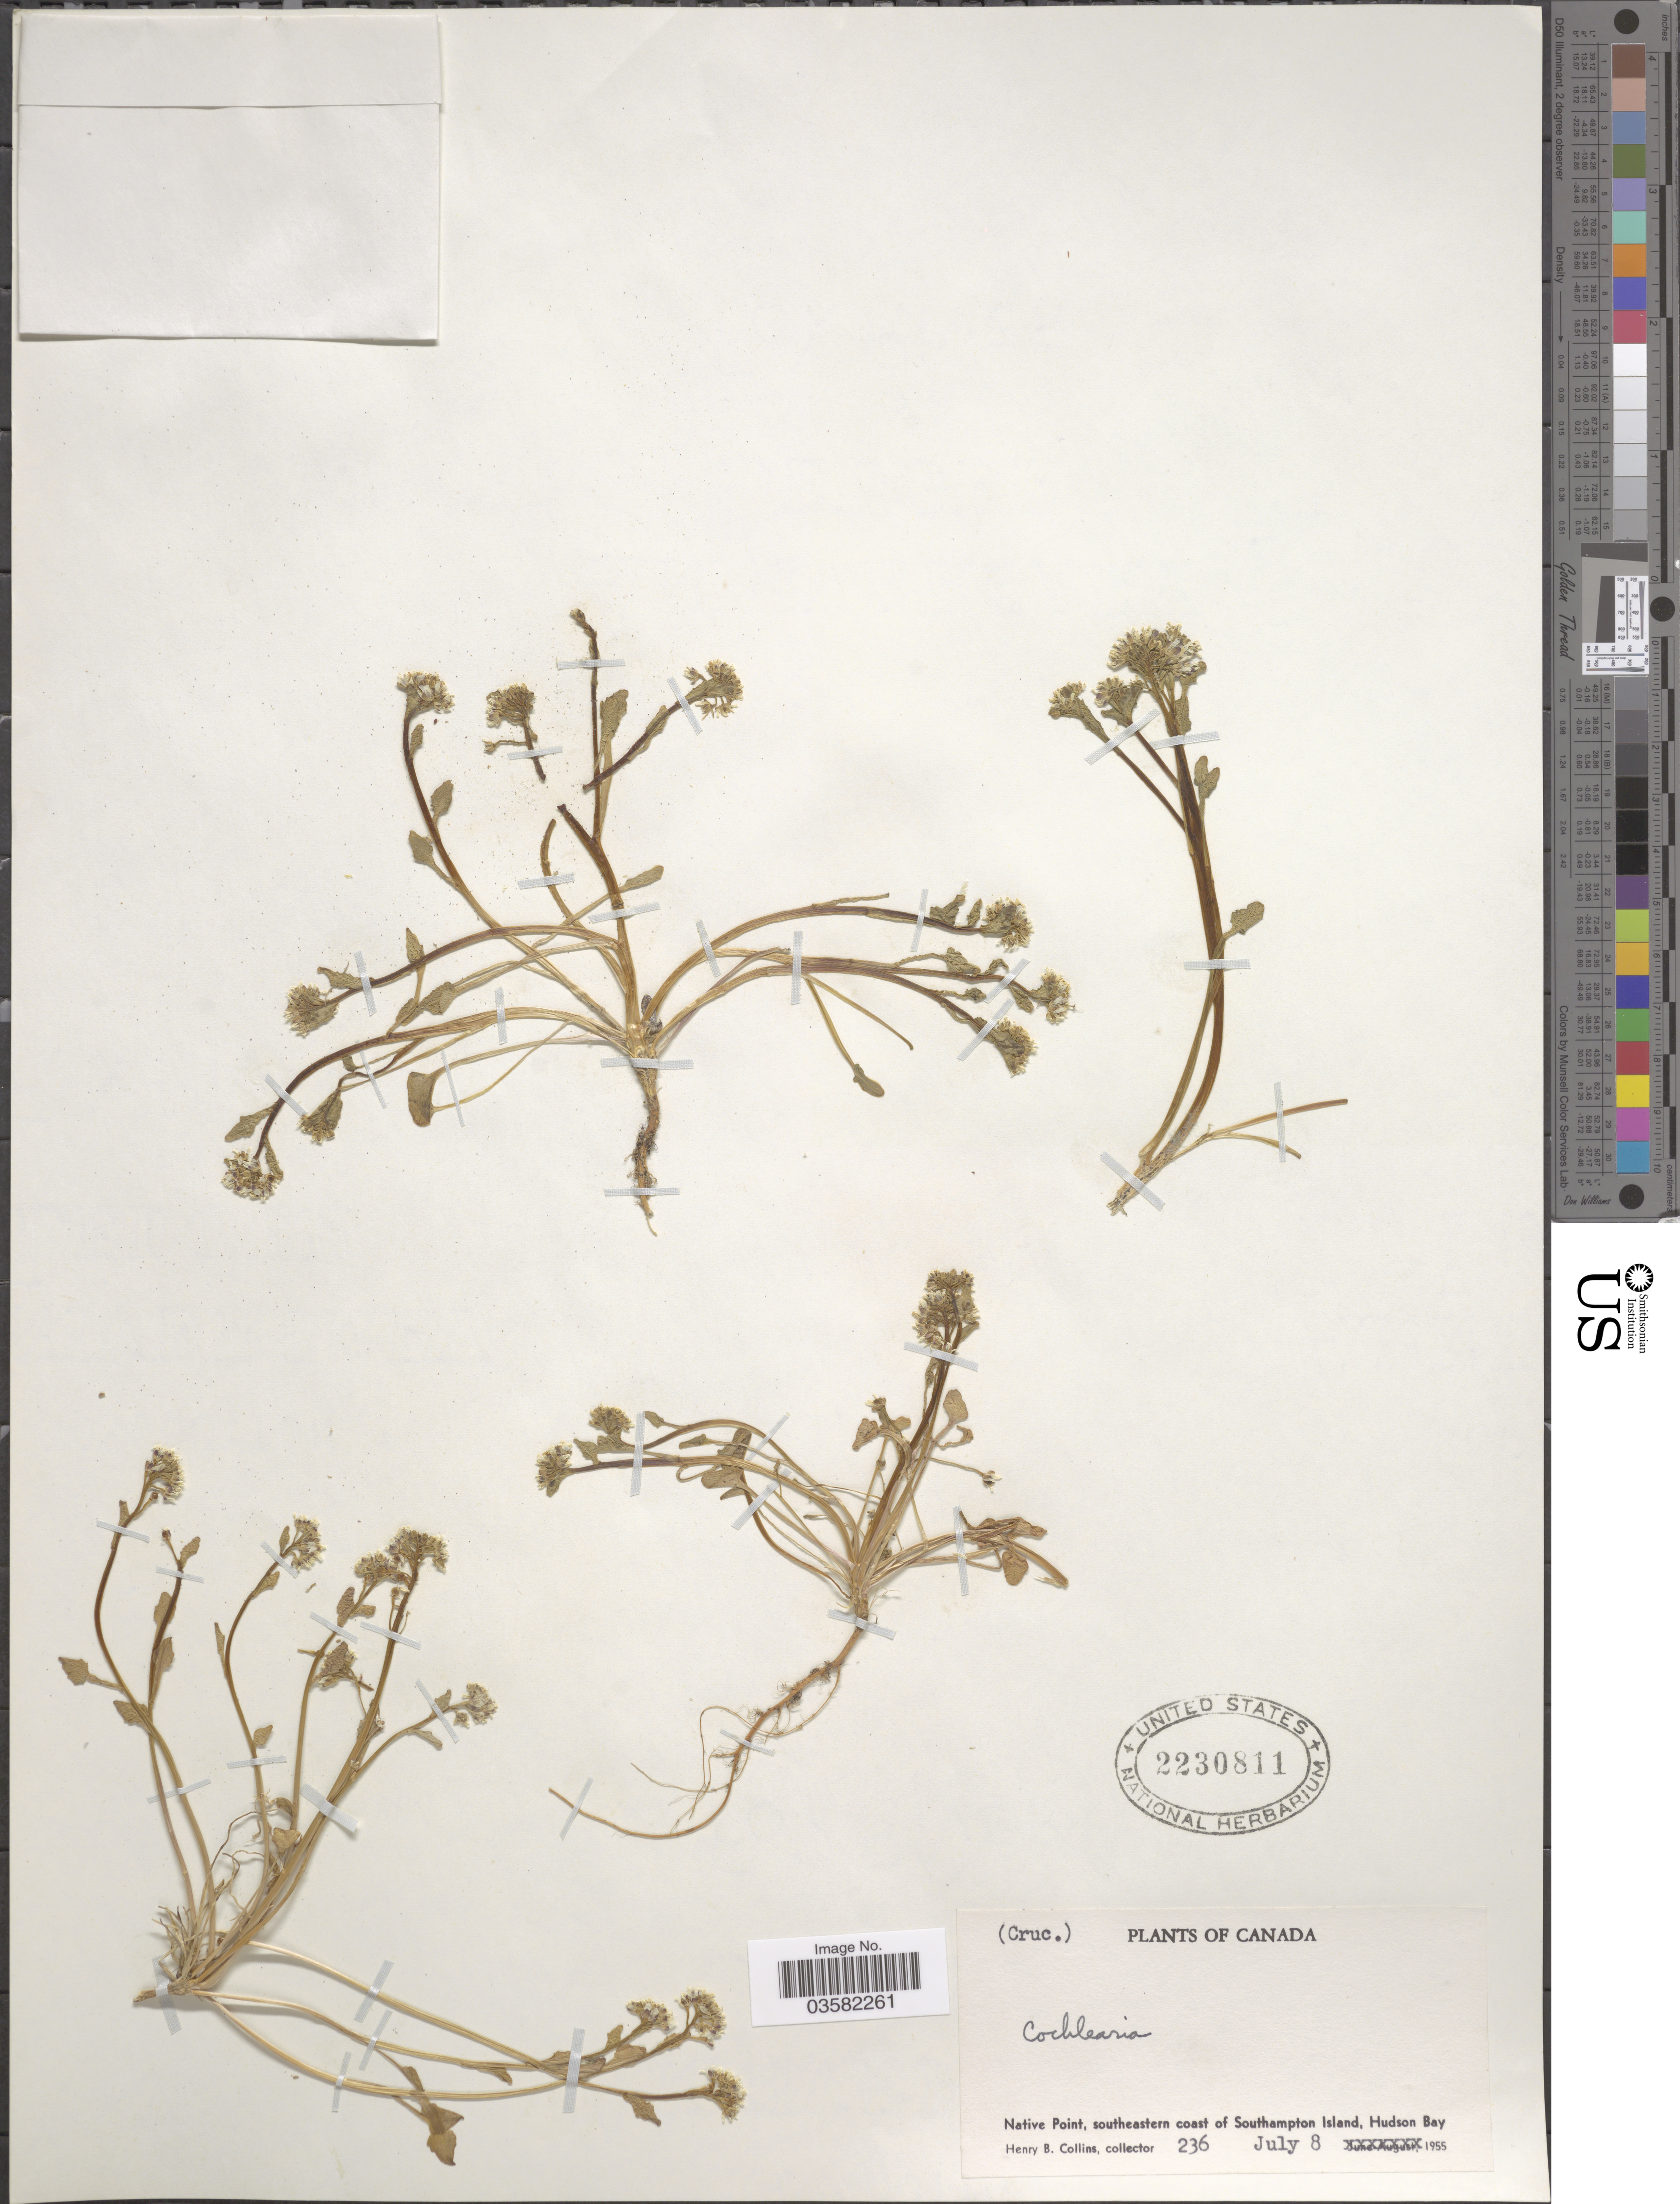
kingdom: Plantae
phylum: Tracheophyta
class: Magnoliopsida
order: Brassicales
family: Brassicaceae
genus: Cochlearia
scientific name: Cochlearia sp.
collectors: H. Collins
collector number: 236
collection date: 1955-07-08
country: Canada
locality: Native Point, southeastern coast of Southampton Island, Hudson Bay.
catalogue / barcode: US 2230811